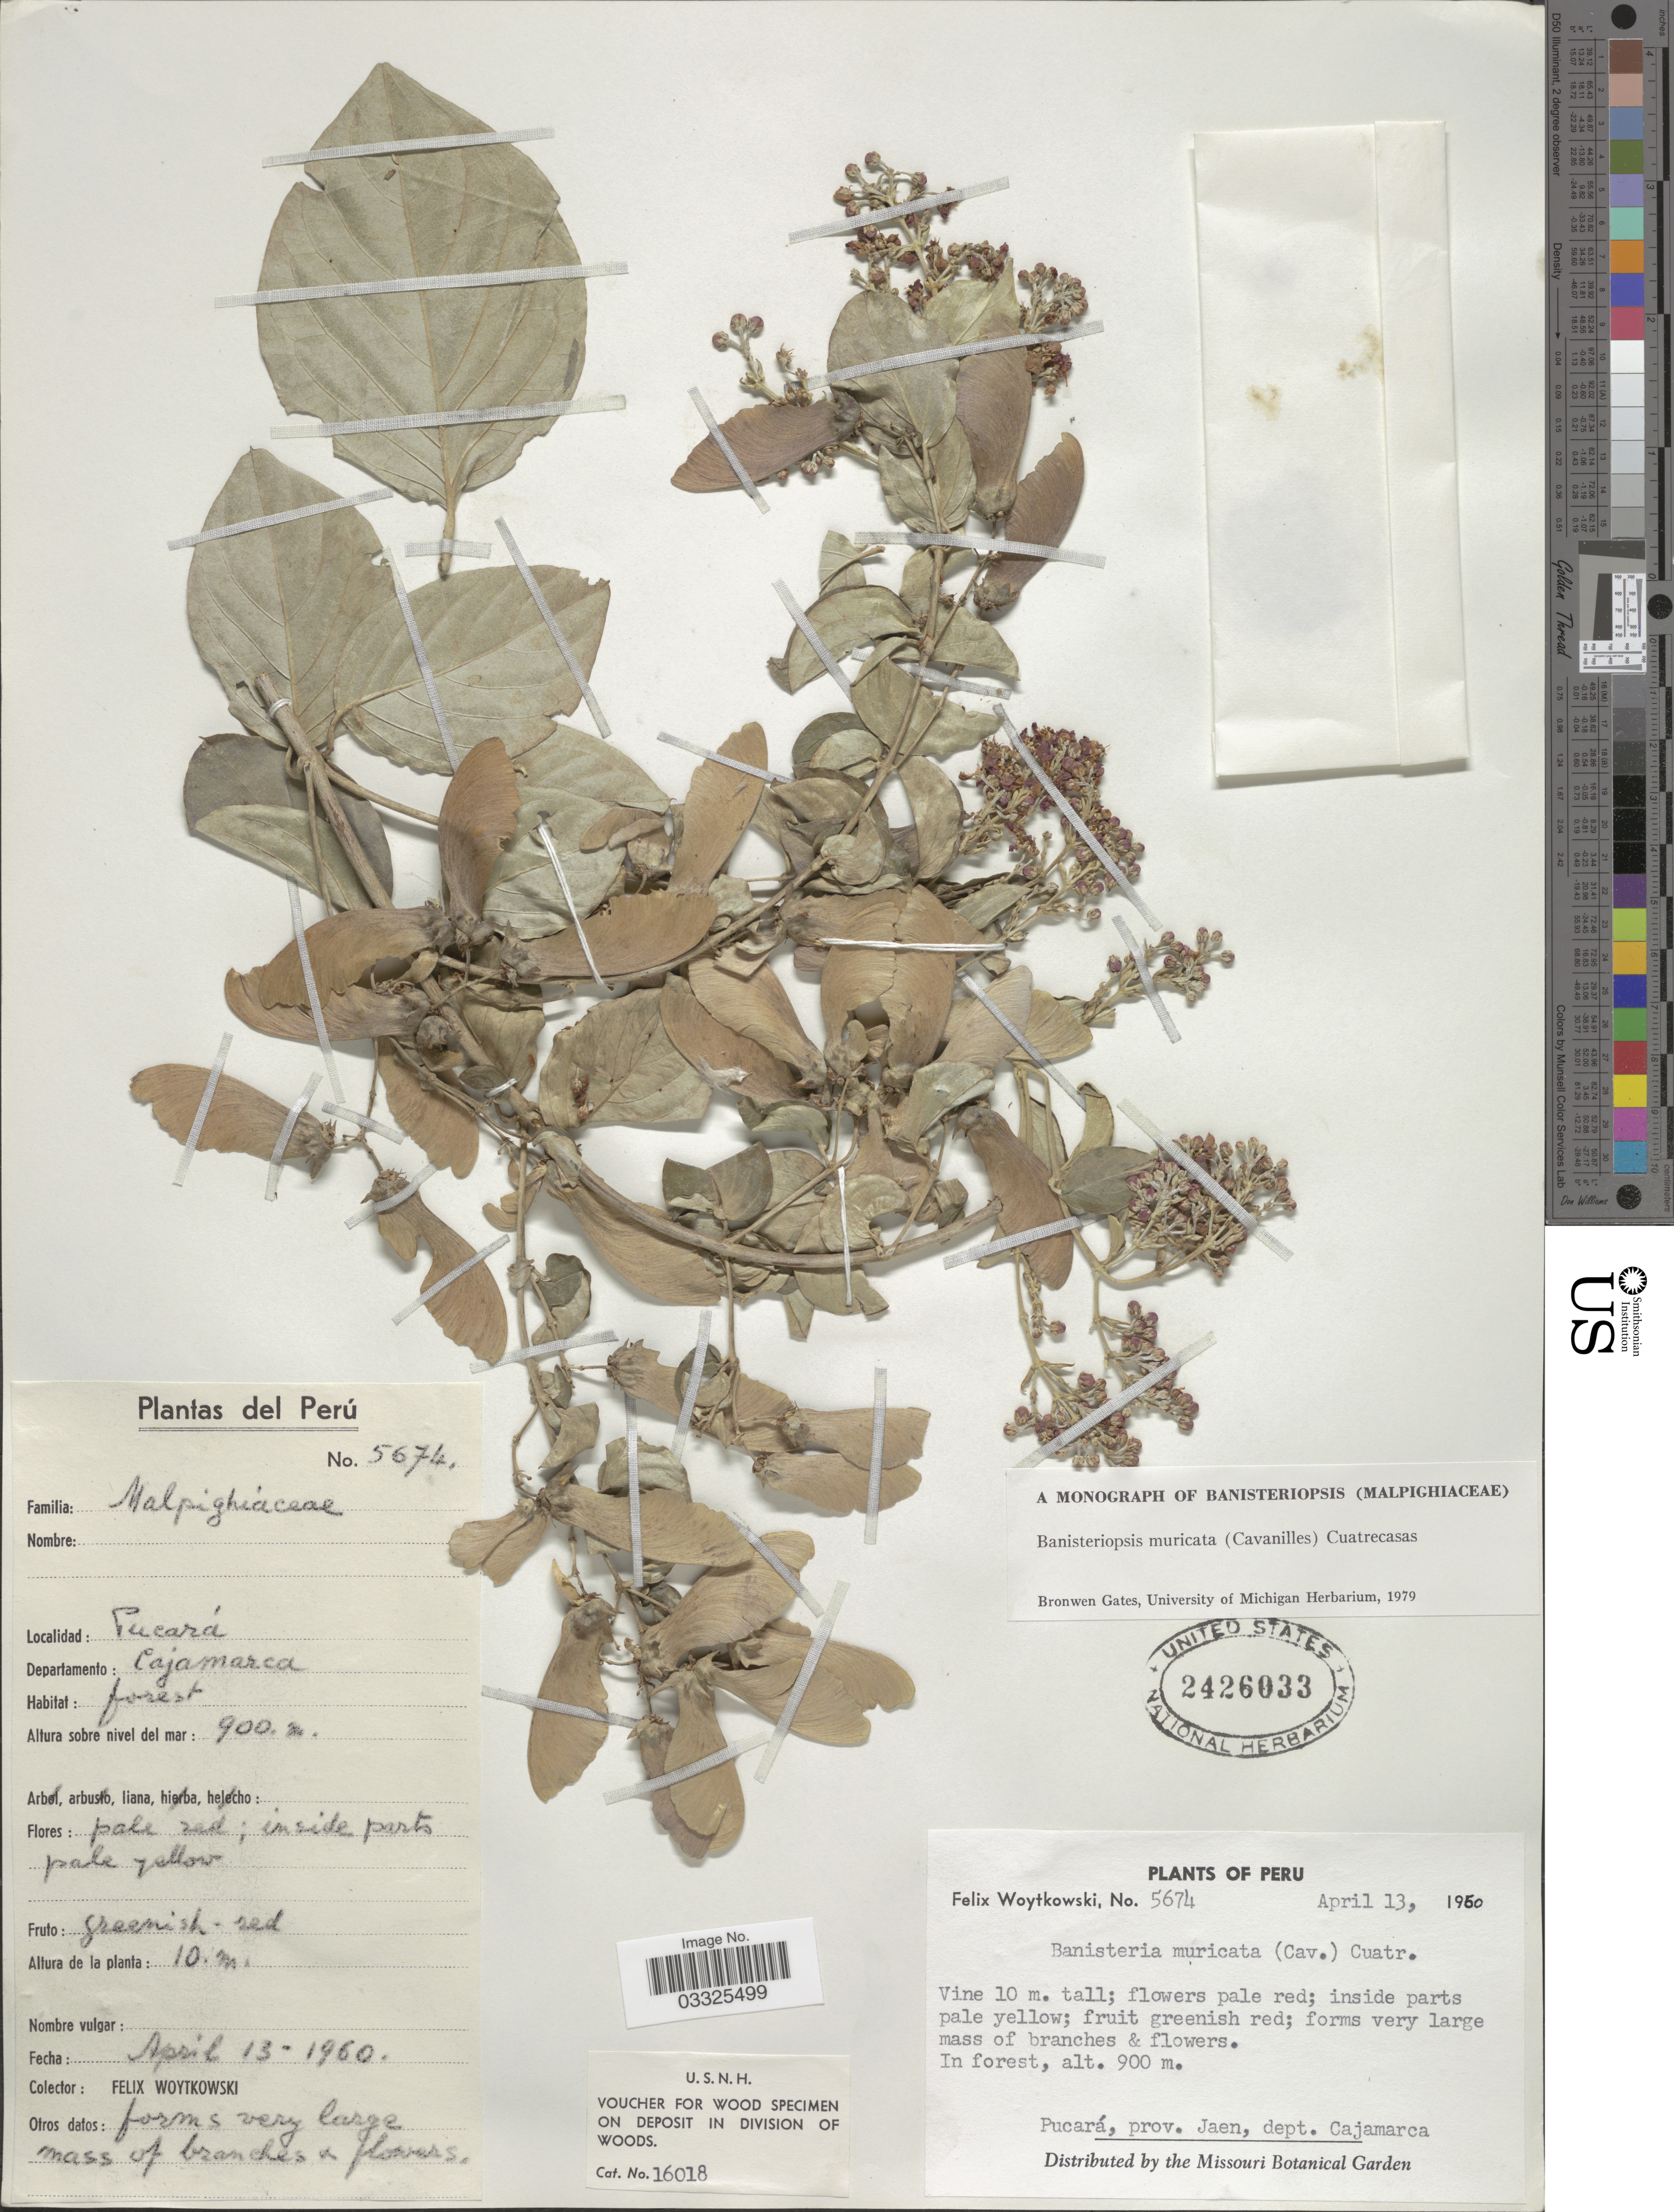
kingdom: Plantae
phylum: Tracheophyta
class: Magnoliopsida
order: Malpighiales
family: Malpighiaceae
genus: Banisteriopsis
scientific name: Banisteriopsis muricata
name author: (Cav.) Cuatrec.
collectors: F. Woytkowski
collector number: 5674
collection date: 1960-04-13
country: Peru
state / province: Cajamarca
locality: Pucará, prov. Jaen, Departamento Cajamarca.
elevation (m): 900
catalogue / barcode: US 2426033